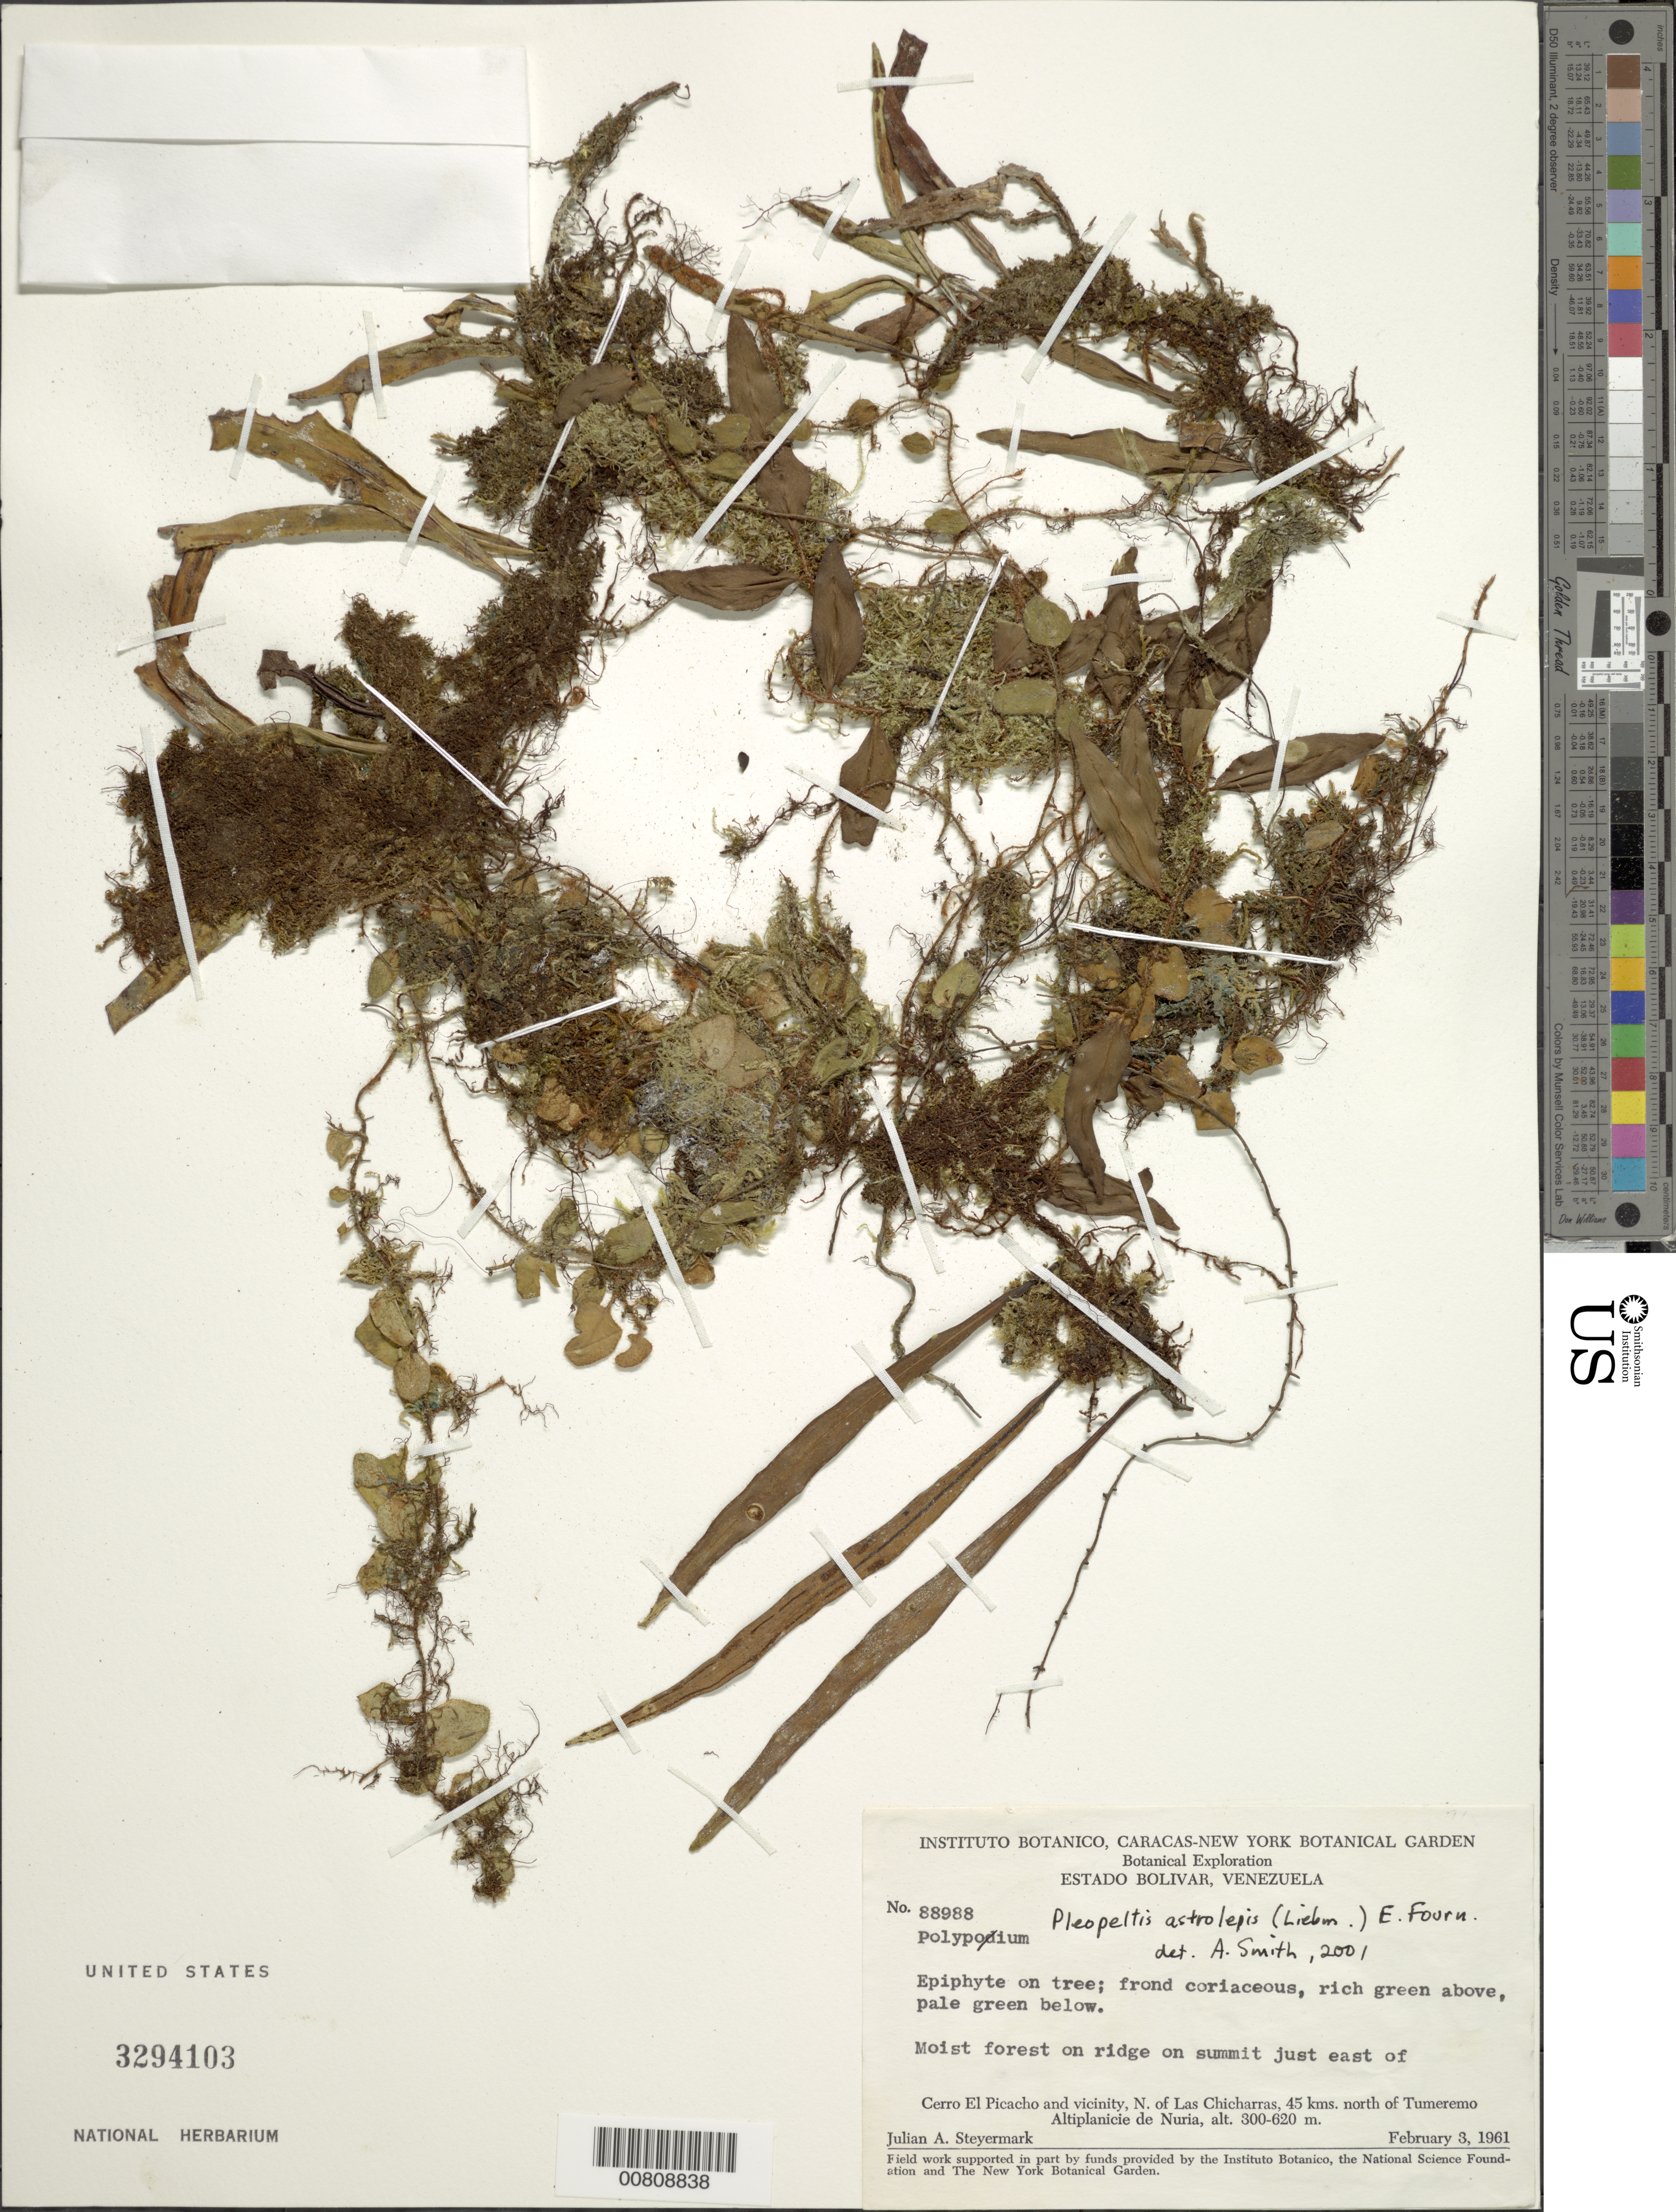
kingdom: Plantae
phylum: Tracheophyta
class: Polypodiopsida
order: Polypodiales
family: Polypodiaceae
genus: Pleopeltis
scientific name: Pleopeltis astrolepis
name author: (Liebm.) E. Fourn.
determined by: Smith, A.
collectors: J. Steyermark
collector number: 88988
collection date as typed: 3-Feb-61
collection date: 1961-02-03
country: Venezuela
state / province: Bolívar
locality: Cerro El Picacho, N of Las Chicharras, 45 km N of Tumeremo, Altiplanicie de Nuria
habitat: Moist forest on ridge on summit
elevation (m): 300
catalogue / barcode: US 3294103